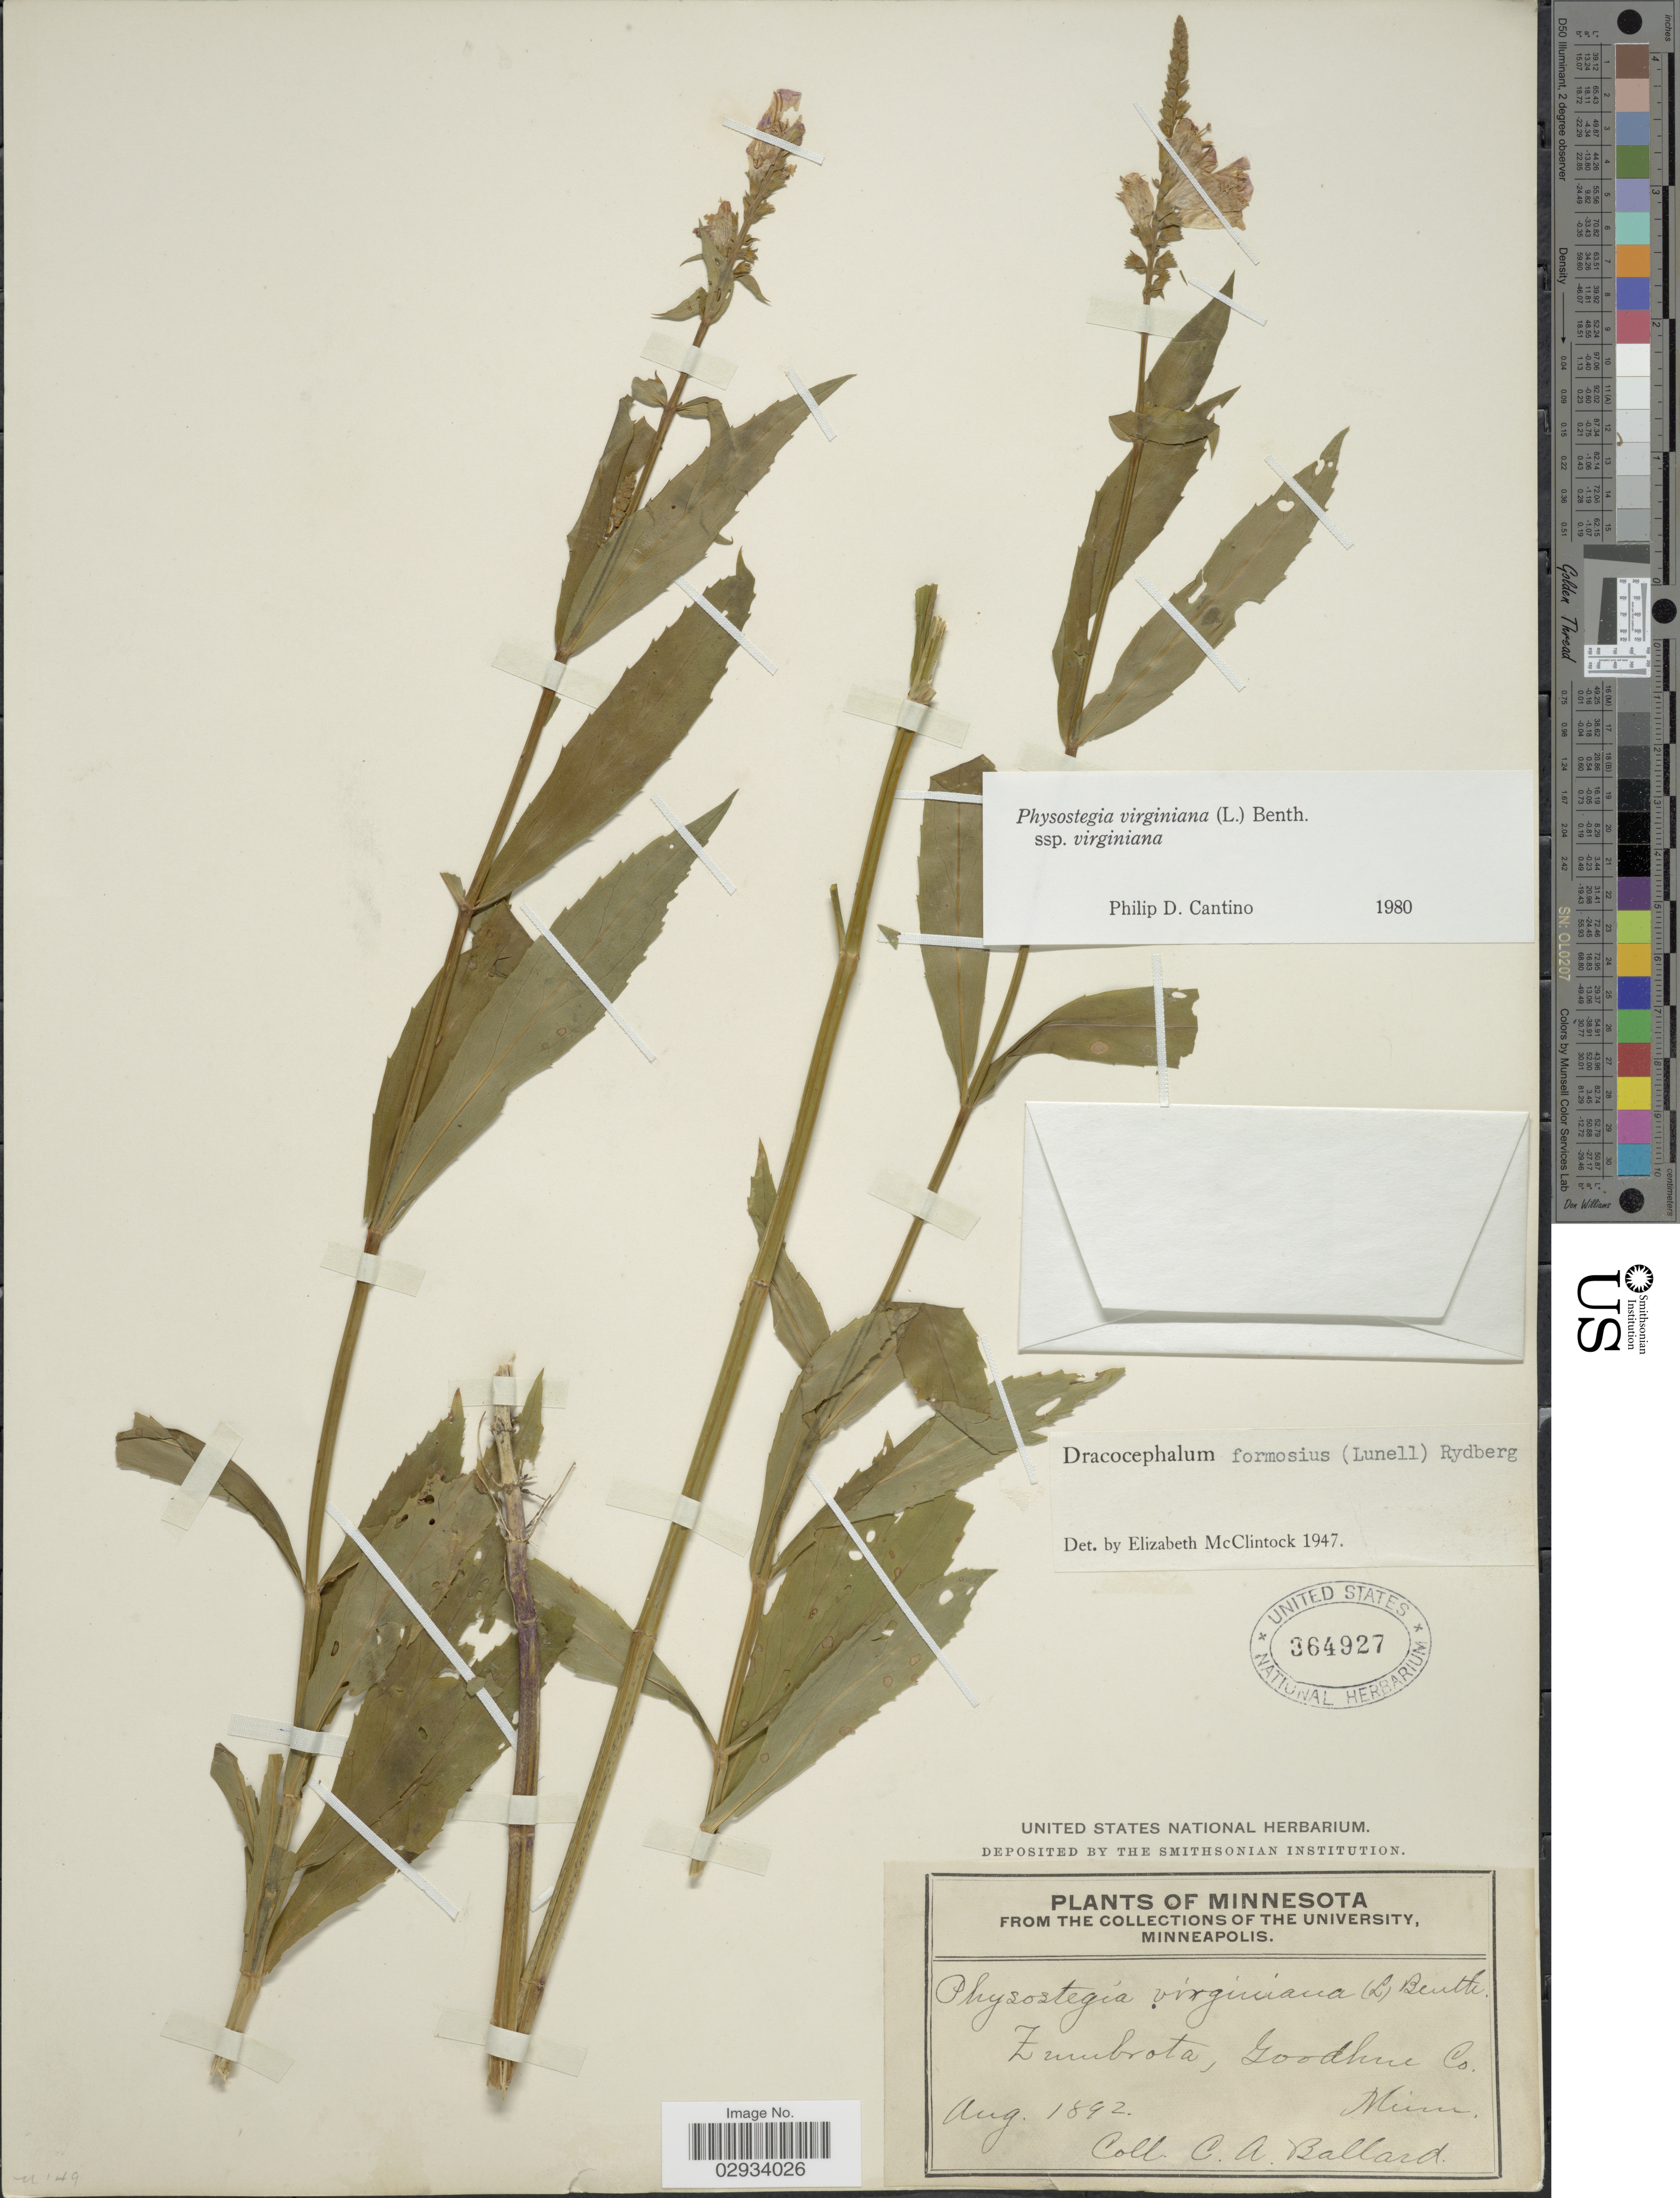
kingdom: Plantae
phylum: Tracheophyta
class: Magnoliopsida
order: Lamiales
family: Lamiaceae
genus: Physostegia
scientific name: Physostegia virginiana subsp. virginiana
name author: (L.) Benth.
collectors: C. A. Ballard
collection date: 1892-08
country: United States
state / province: Minnesota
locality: Zumbrota, Goodline Co., Minn.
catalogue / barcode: US 364927